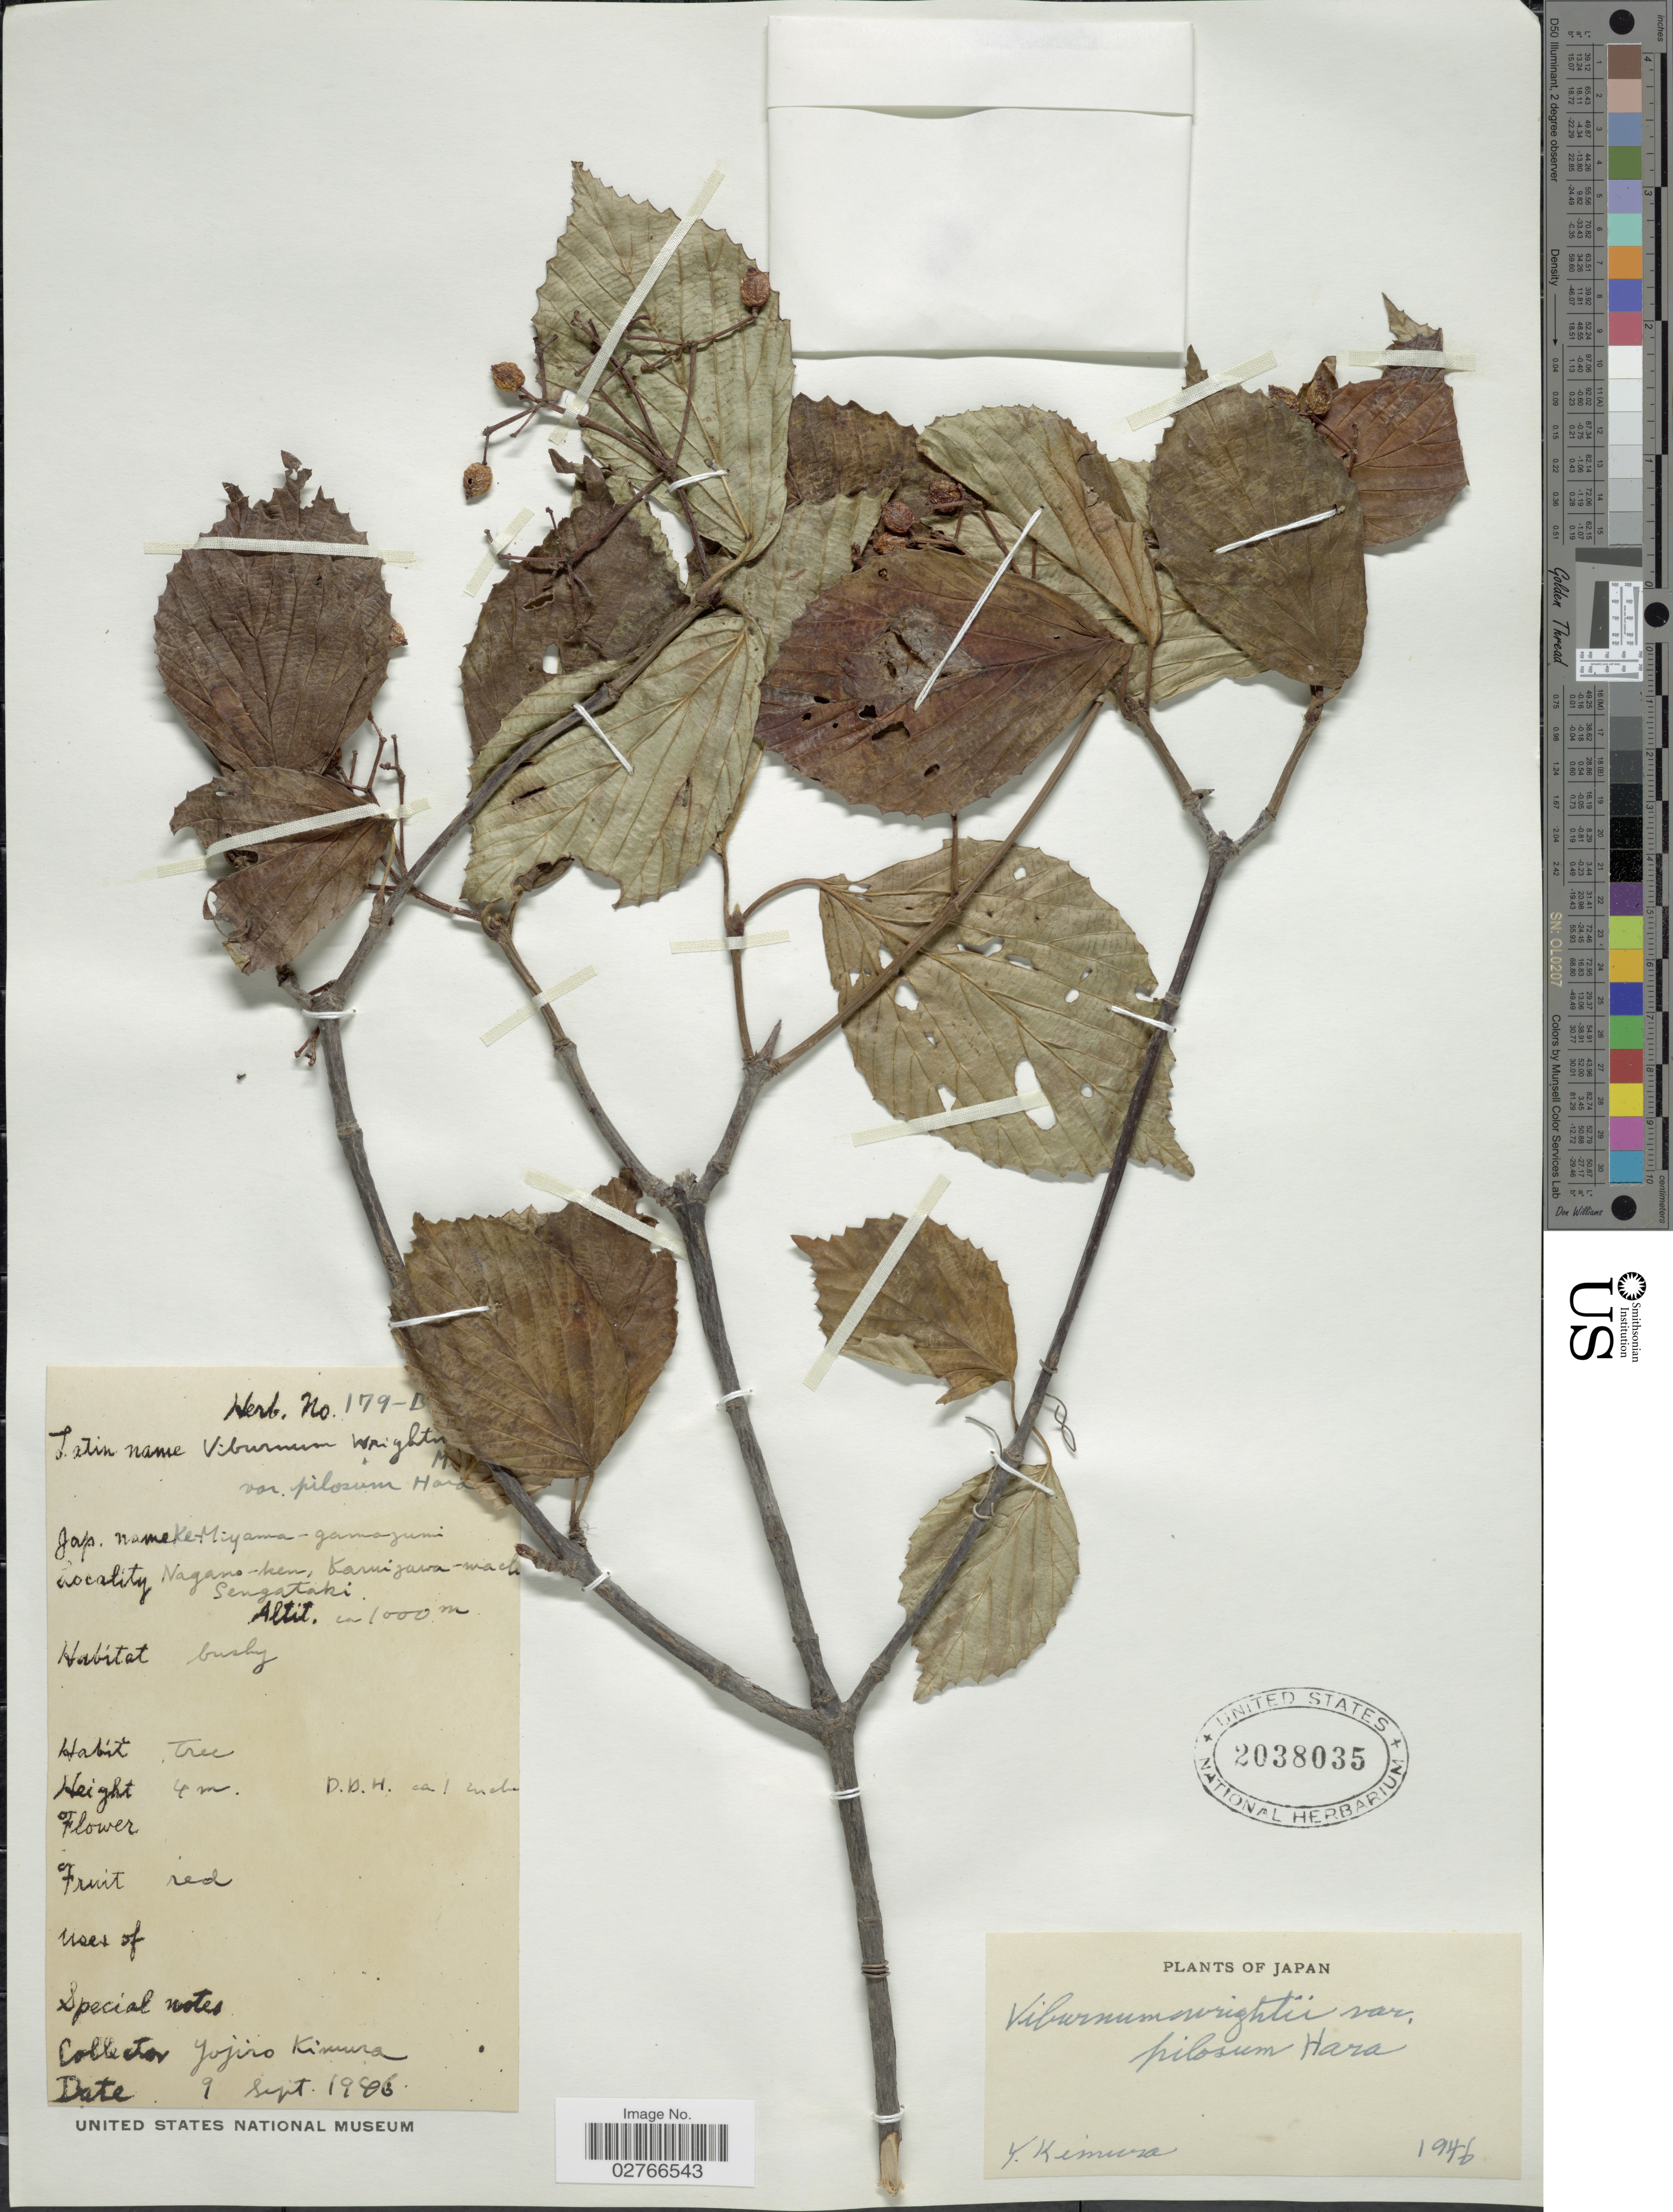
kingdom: Plantae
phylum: Tracheophyta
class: Magnoliopsida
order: Dipsacales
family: Viburnaceae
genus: Viburnum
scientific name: Viburnum wrightii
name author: Miq.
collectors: Y. Kimura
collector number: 179-B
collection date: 1946-09-09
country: Japan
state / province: Nagano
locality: Nagano-ken, Karuizawa-wach Sengataki.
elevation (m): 1000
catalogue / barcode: US 2038035